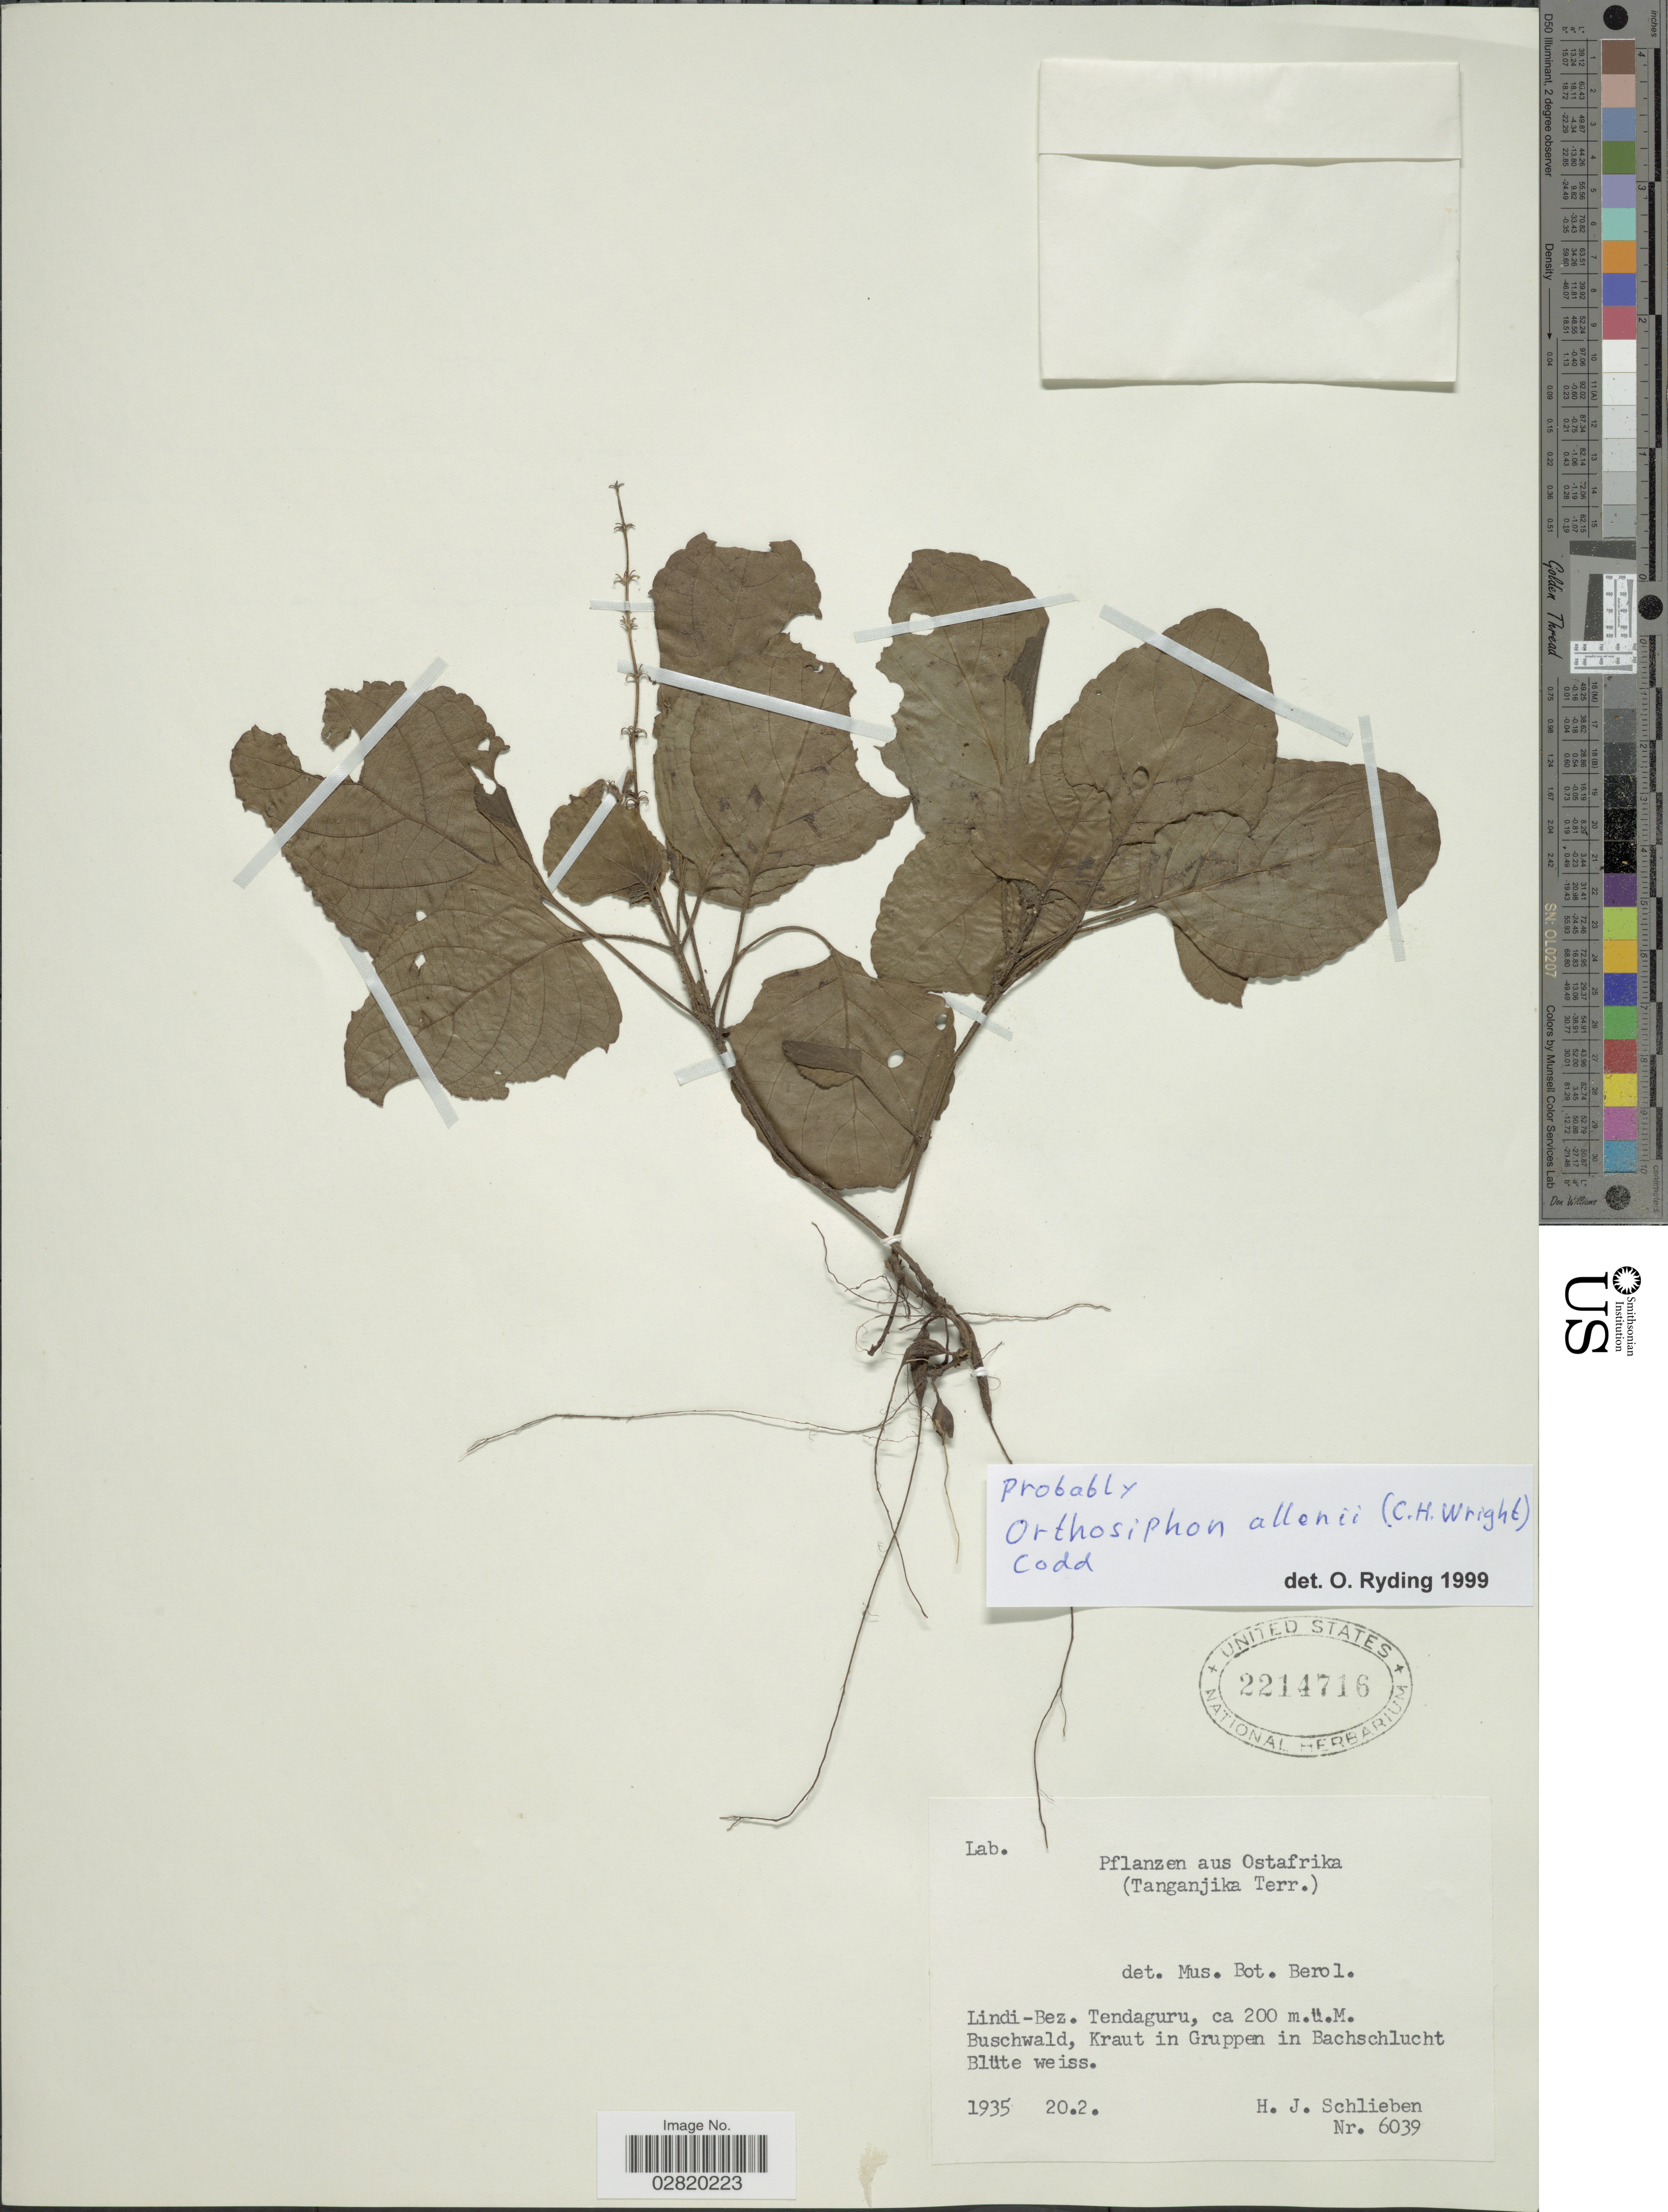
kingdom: Plantae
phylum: Tracheophyta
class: Magnoliopsida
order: Lamiales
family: Lamiaceae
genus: Orthosiphon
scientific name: Orthosiphon allenii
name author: (C.H. Wright) Codd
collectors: H. J. Schlieben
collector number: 6039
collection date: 1935-02-20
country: Tanzania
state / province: Lindi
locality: Ostafrika. Tanganjika Terr. Lindi- Bez. Tendaguru.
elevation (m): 200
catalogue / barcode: US 2214716